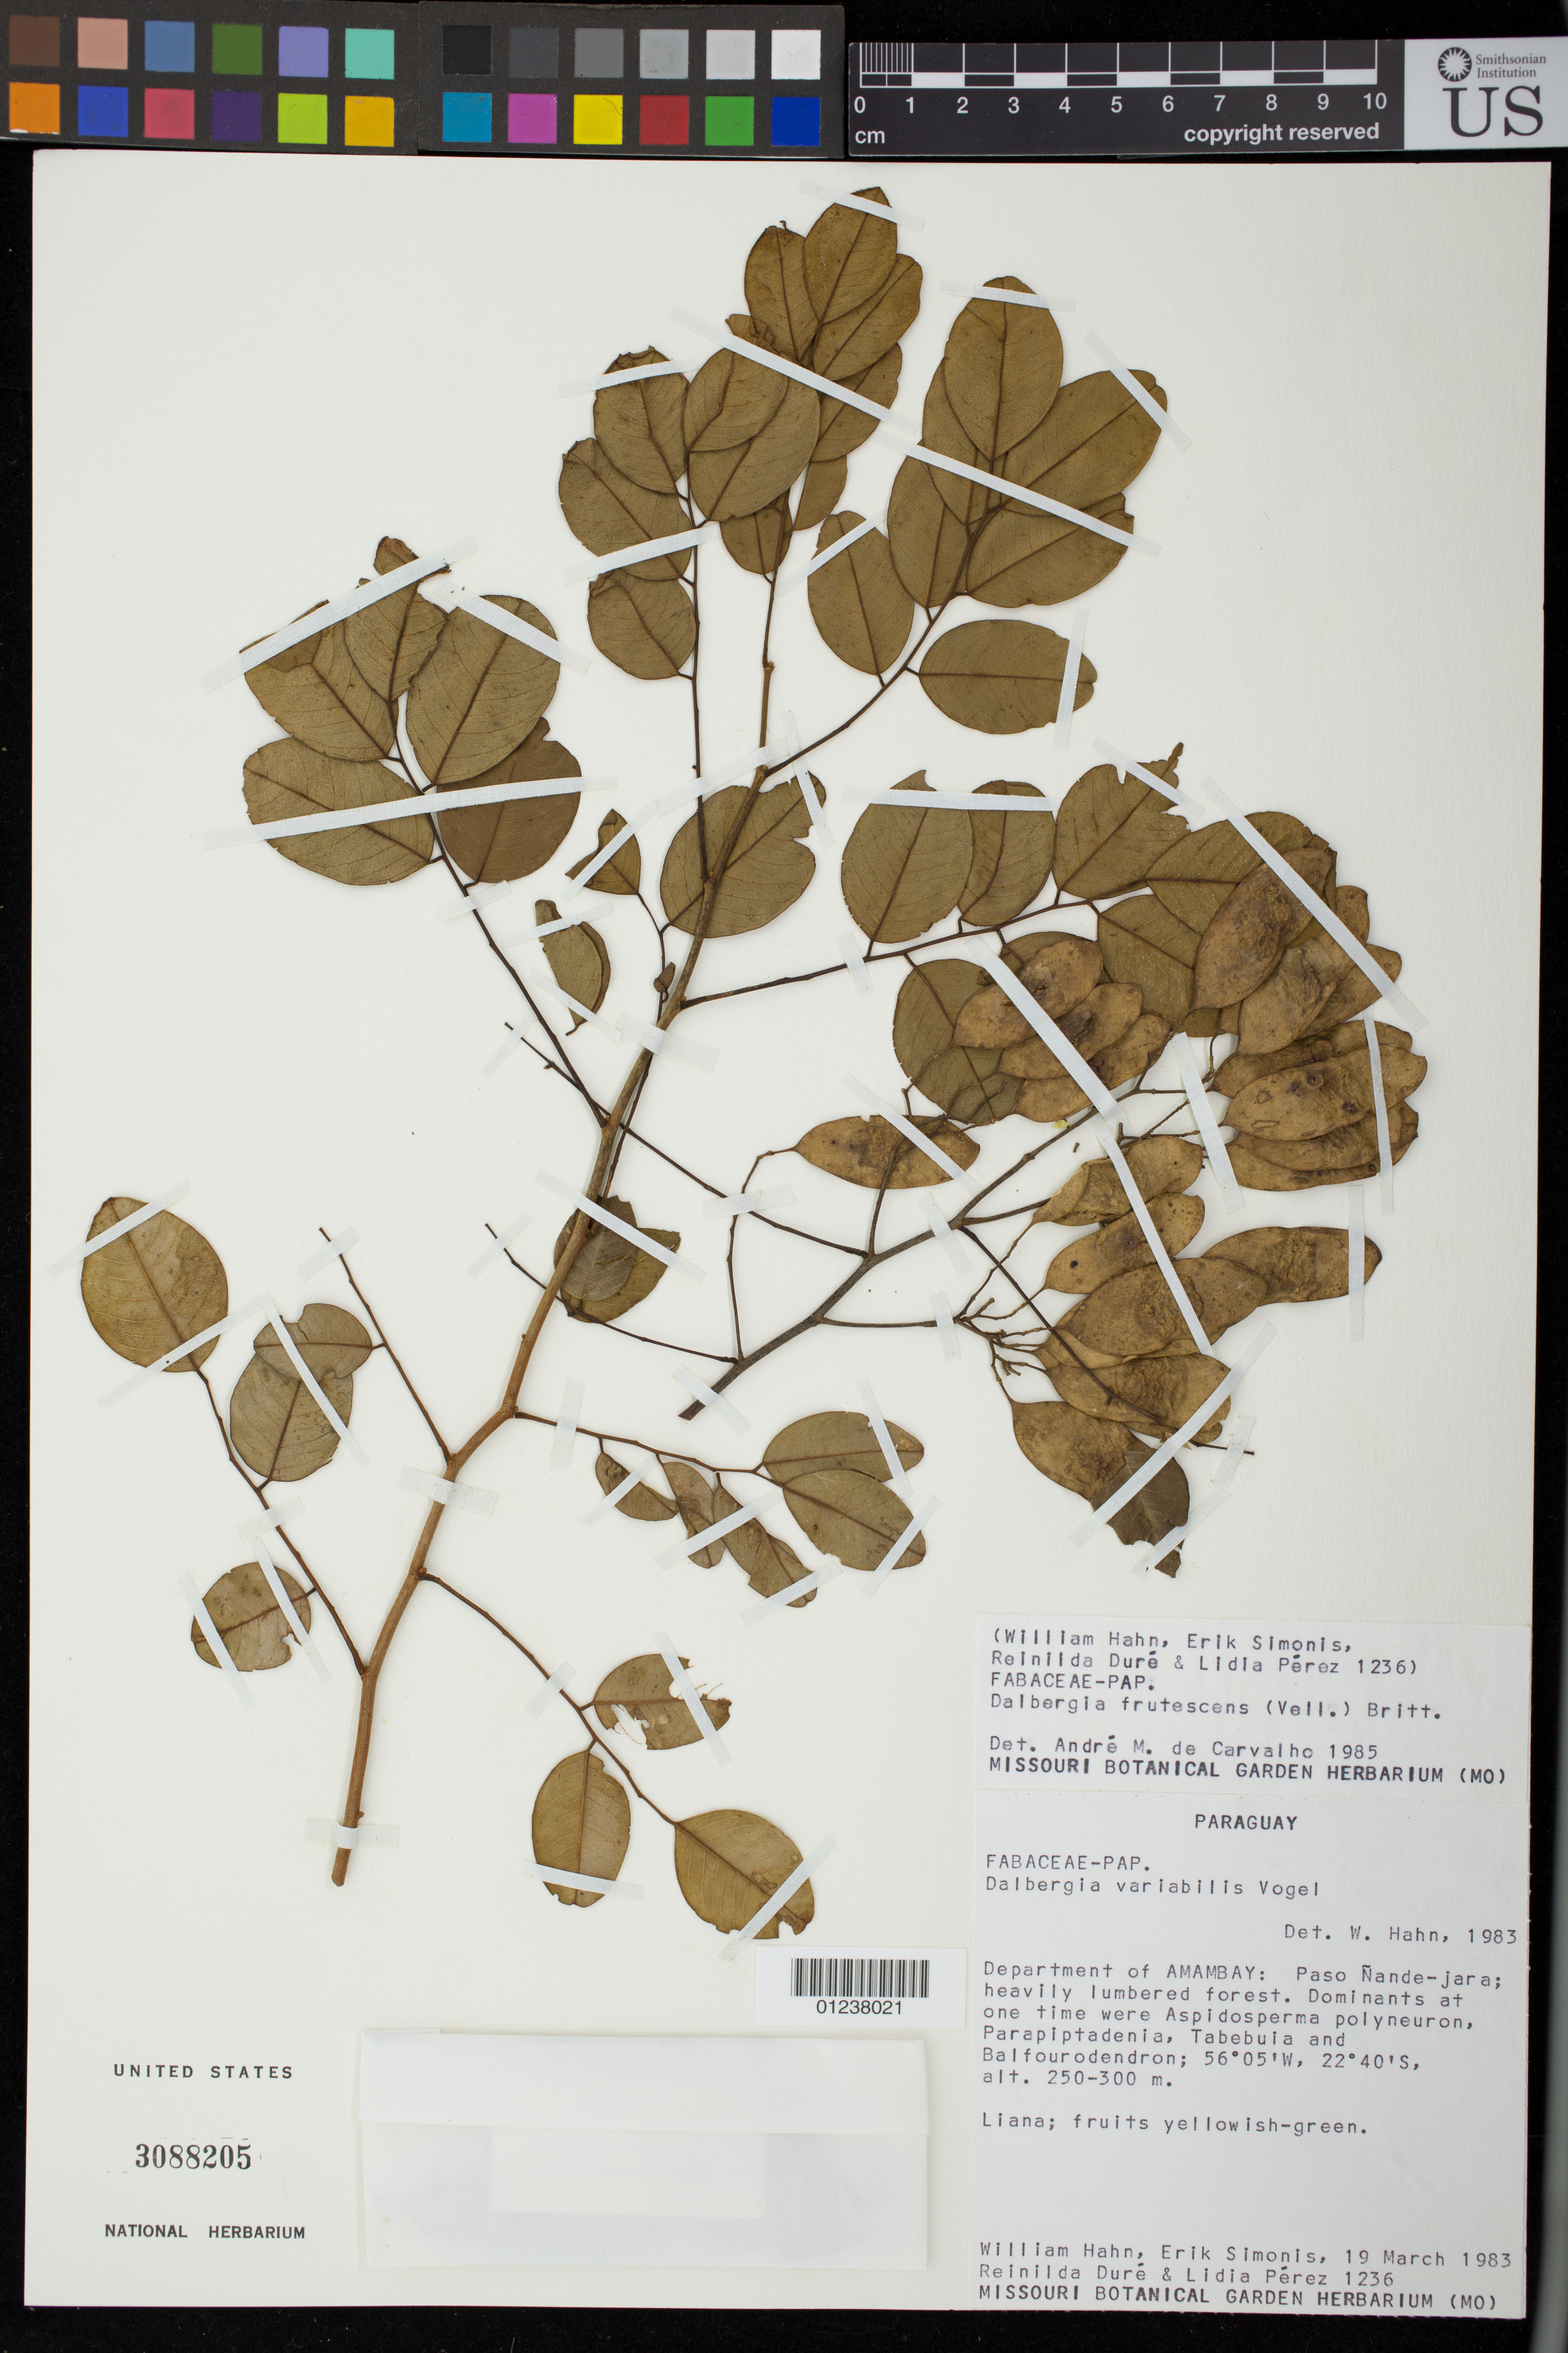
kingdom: Plantae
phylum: Tracheophyta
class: Magnoliopsida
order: Fabales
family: Fabaceae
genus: Dalbergia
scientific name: Dalbergia frutescens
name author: (Vell.) Britton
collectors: W. Hahn, Simonis, J. E., (U), Nationaal Herbarium Nederland, Utrecht University branch (Determiner), Maas, P. J. M. (Determiner), R. Duré & L. Pérez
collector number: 1236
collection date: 1983-03-19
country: Paraguay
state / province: Amambay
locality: Paso Ñande-jara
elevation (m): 250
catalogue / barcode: US 3088205